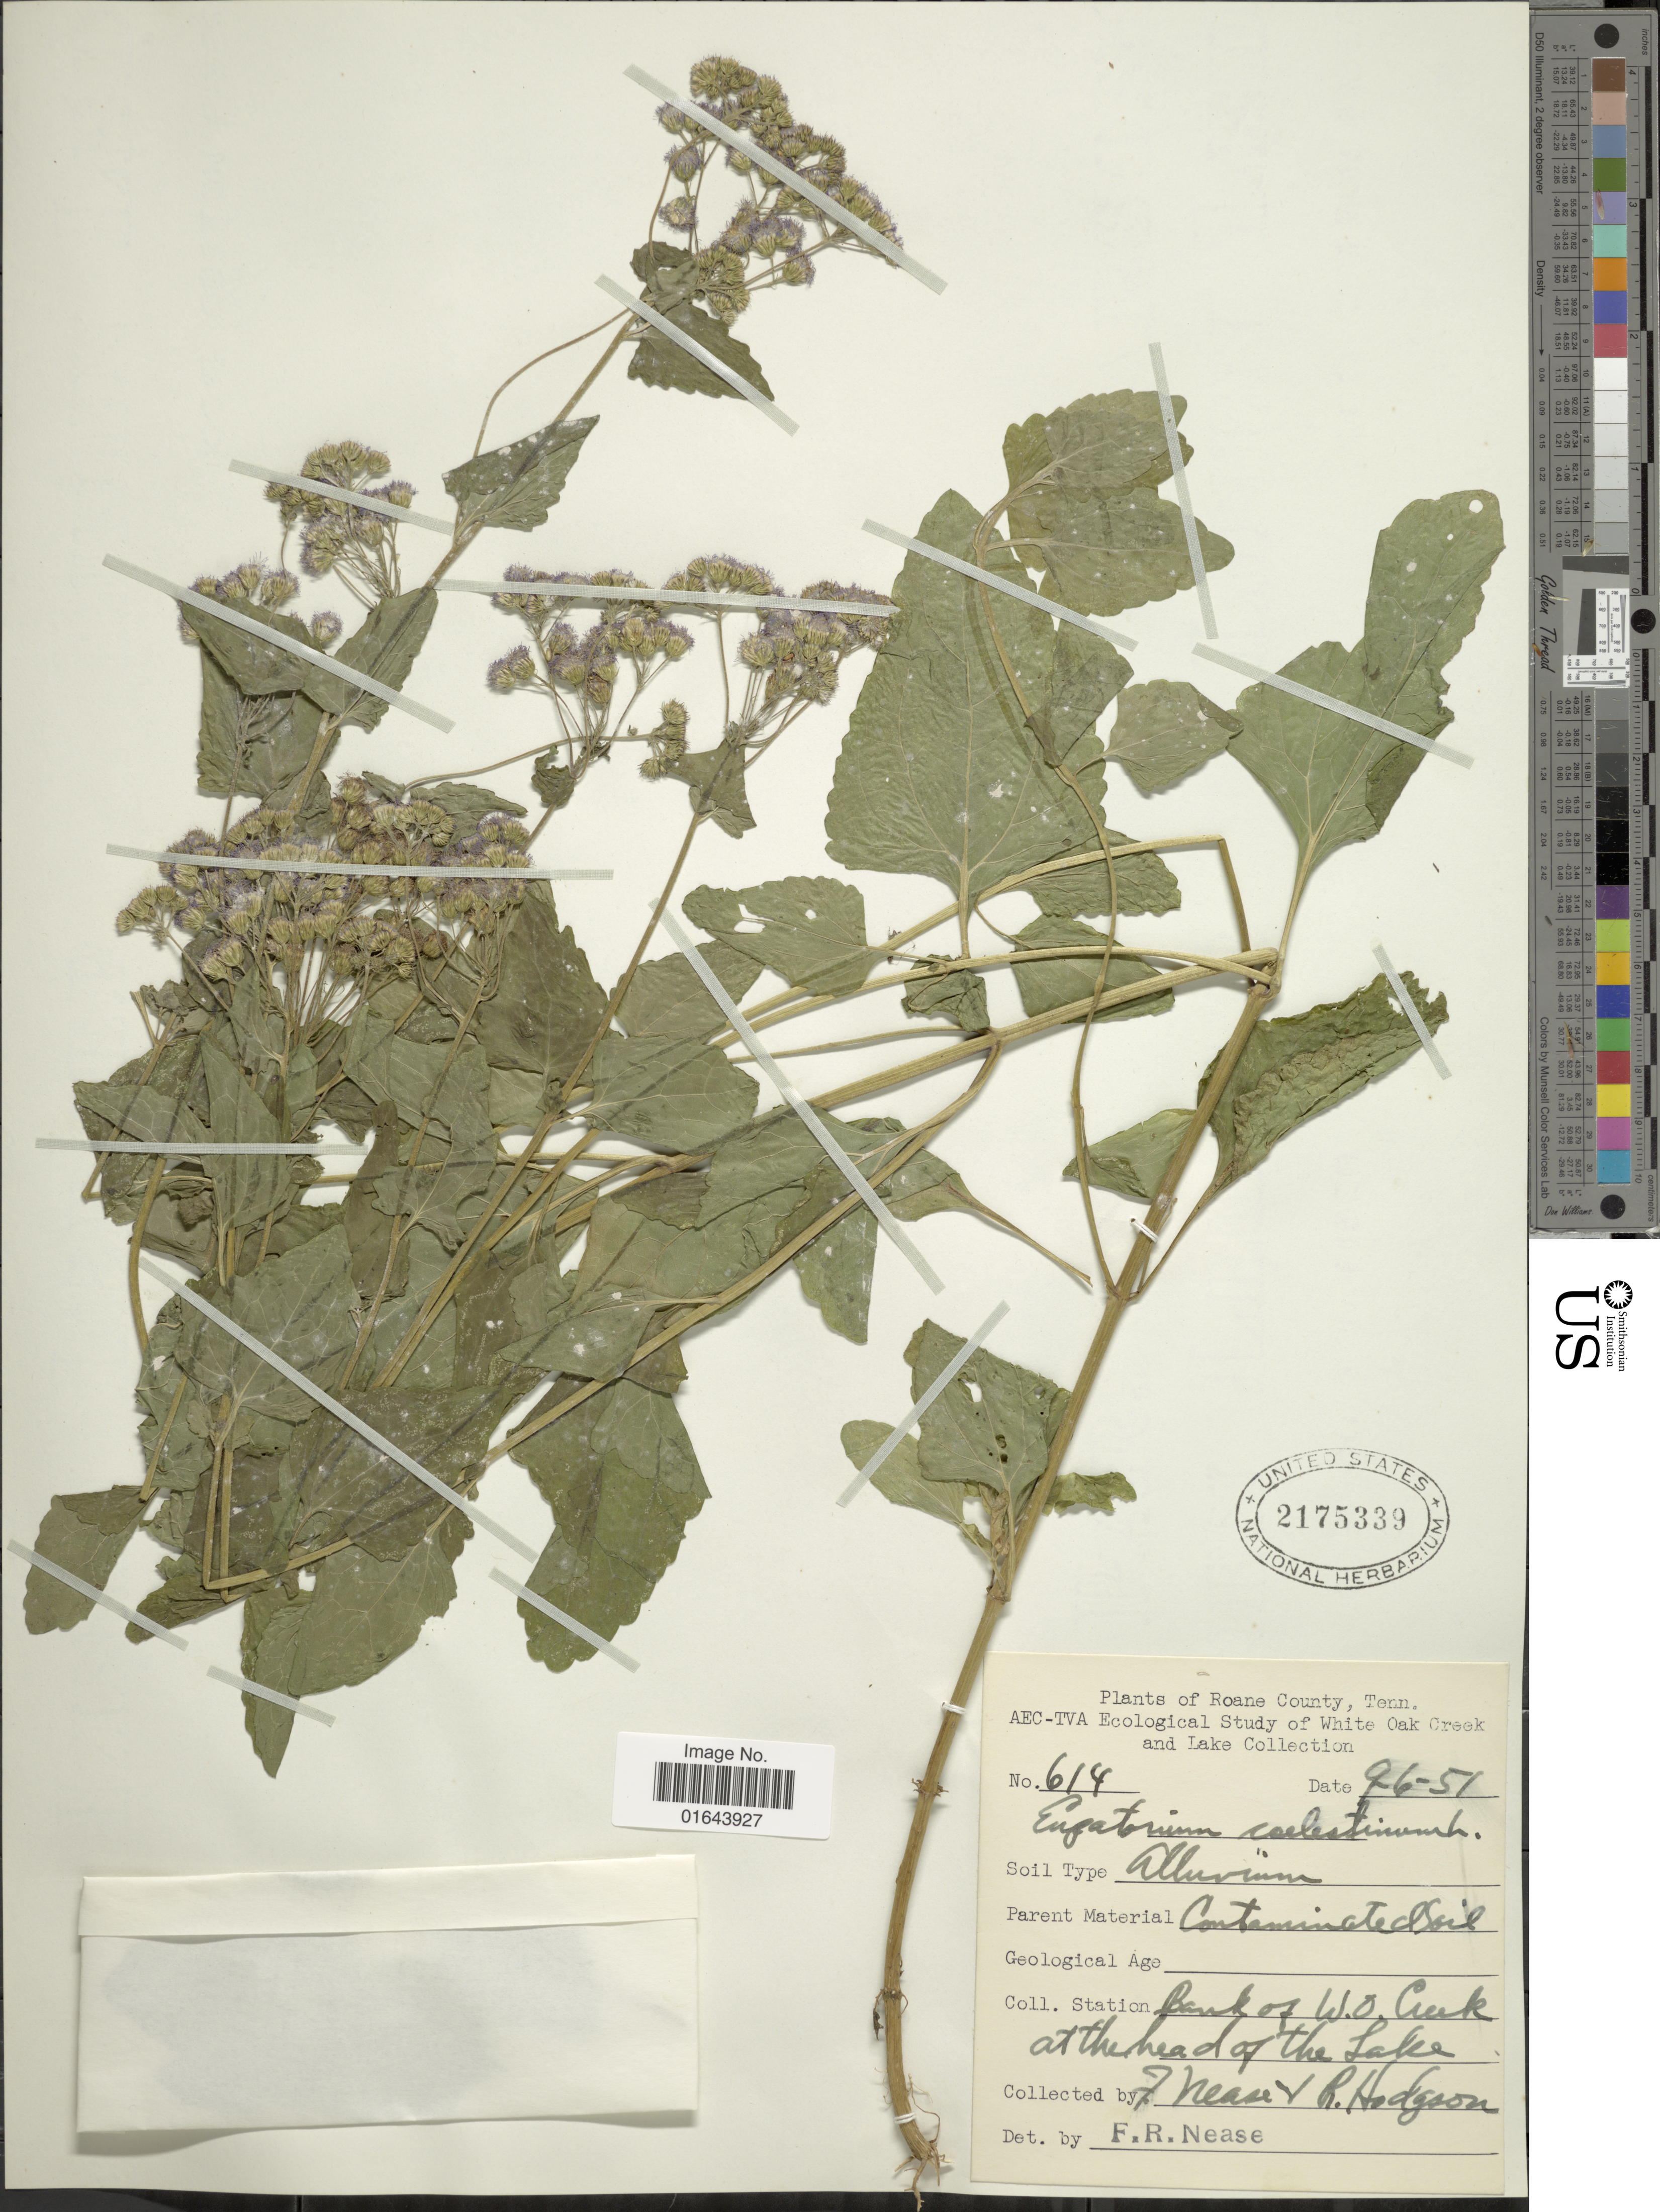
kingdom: Plantae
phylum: Tracheophyta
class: Magnoliopsida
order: Asterales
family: Asteraceae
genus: Conoclinium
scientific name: Conoclinium coelestinum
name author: (L.) DC.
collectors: F. Nease & R. Hodgson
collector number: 614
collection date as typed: Transcribed d/m/y: 6/9/51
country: United States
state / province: Tennessee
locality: Roane County. AEC-TVA Ecological Study of white Oak Creek and Lake Collection. Bank of W.O. Creek at the head of the Lake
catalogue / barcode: US 2175339